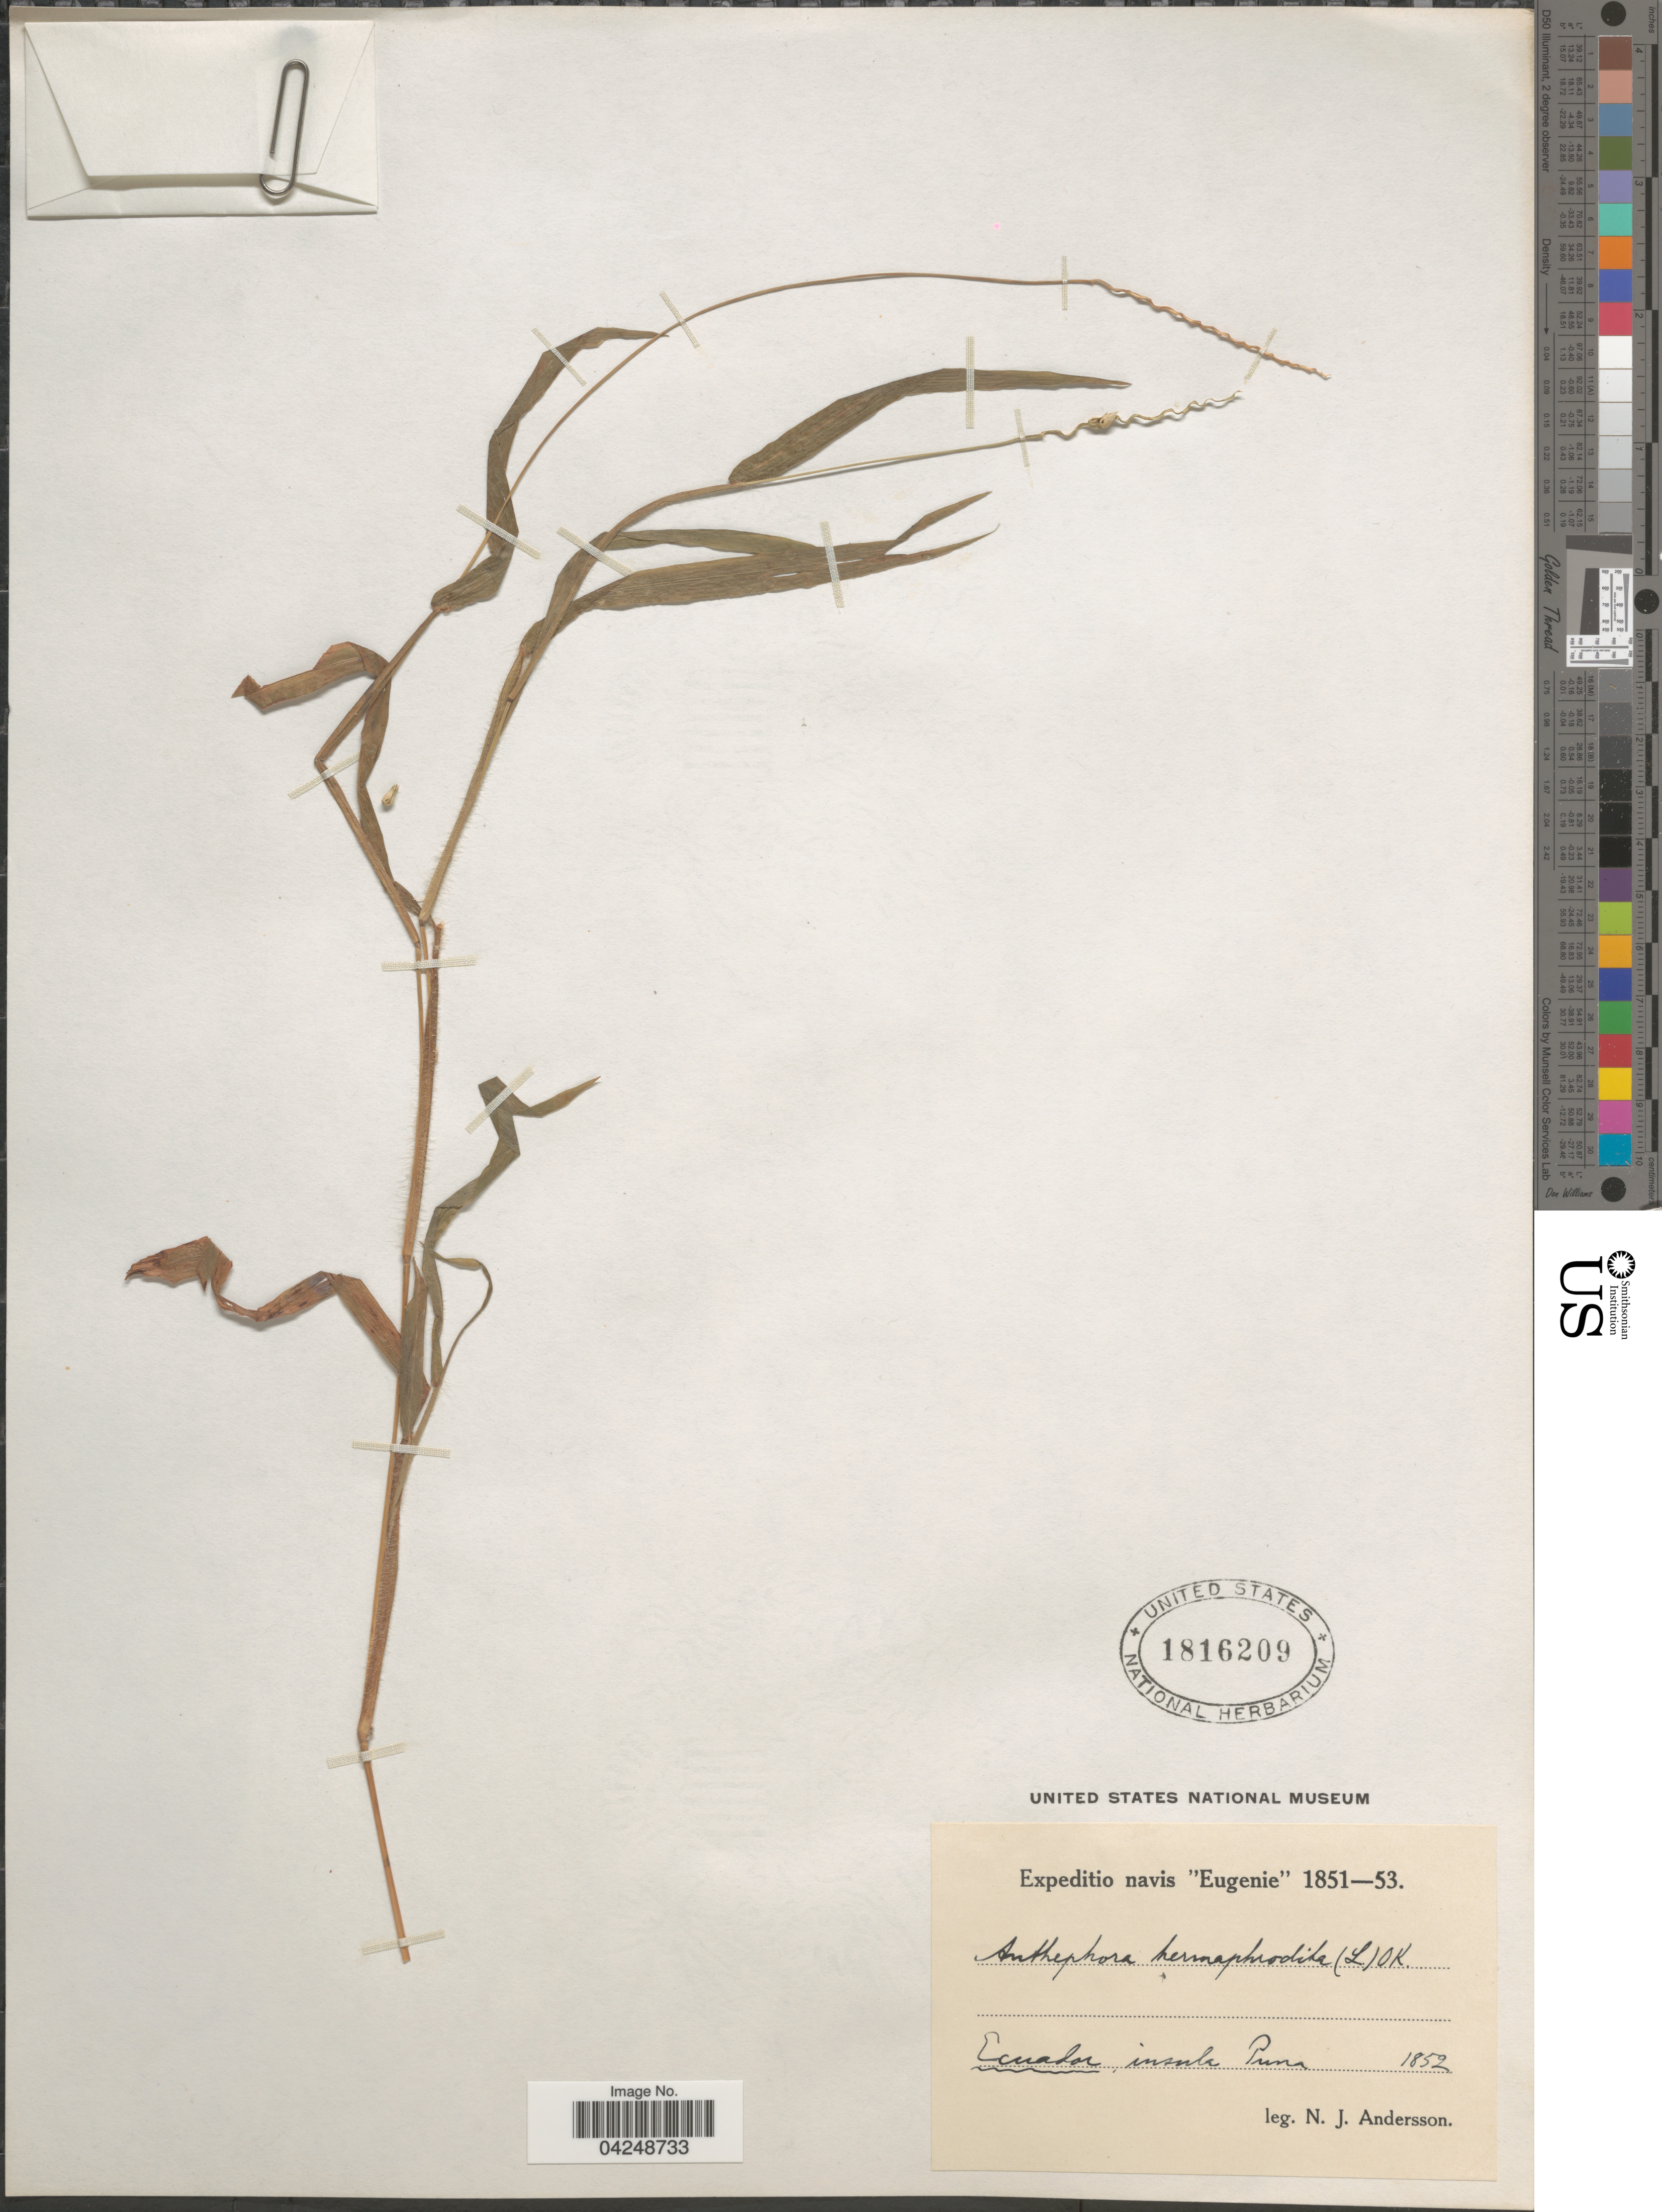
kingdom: Plantae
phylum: Tracheophyta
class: Liliopsida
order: Poales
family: Poaceae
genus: Anthephora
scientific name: Anthephora hermaphrodita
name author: (L.) Kuntze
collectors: N. J. Andersson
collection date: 1852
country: Ecuador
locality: Expeditio navis "Eugenie" 1851-53. Insula Puna.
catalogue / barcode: US 1816209